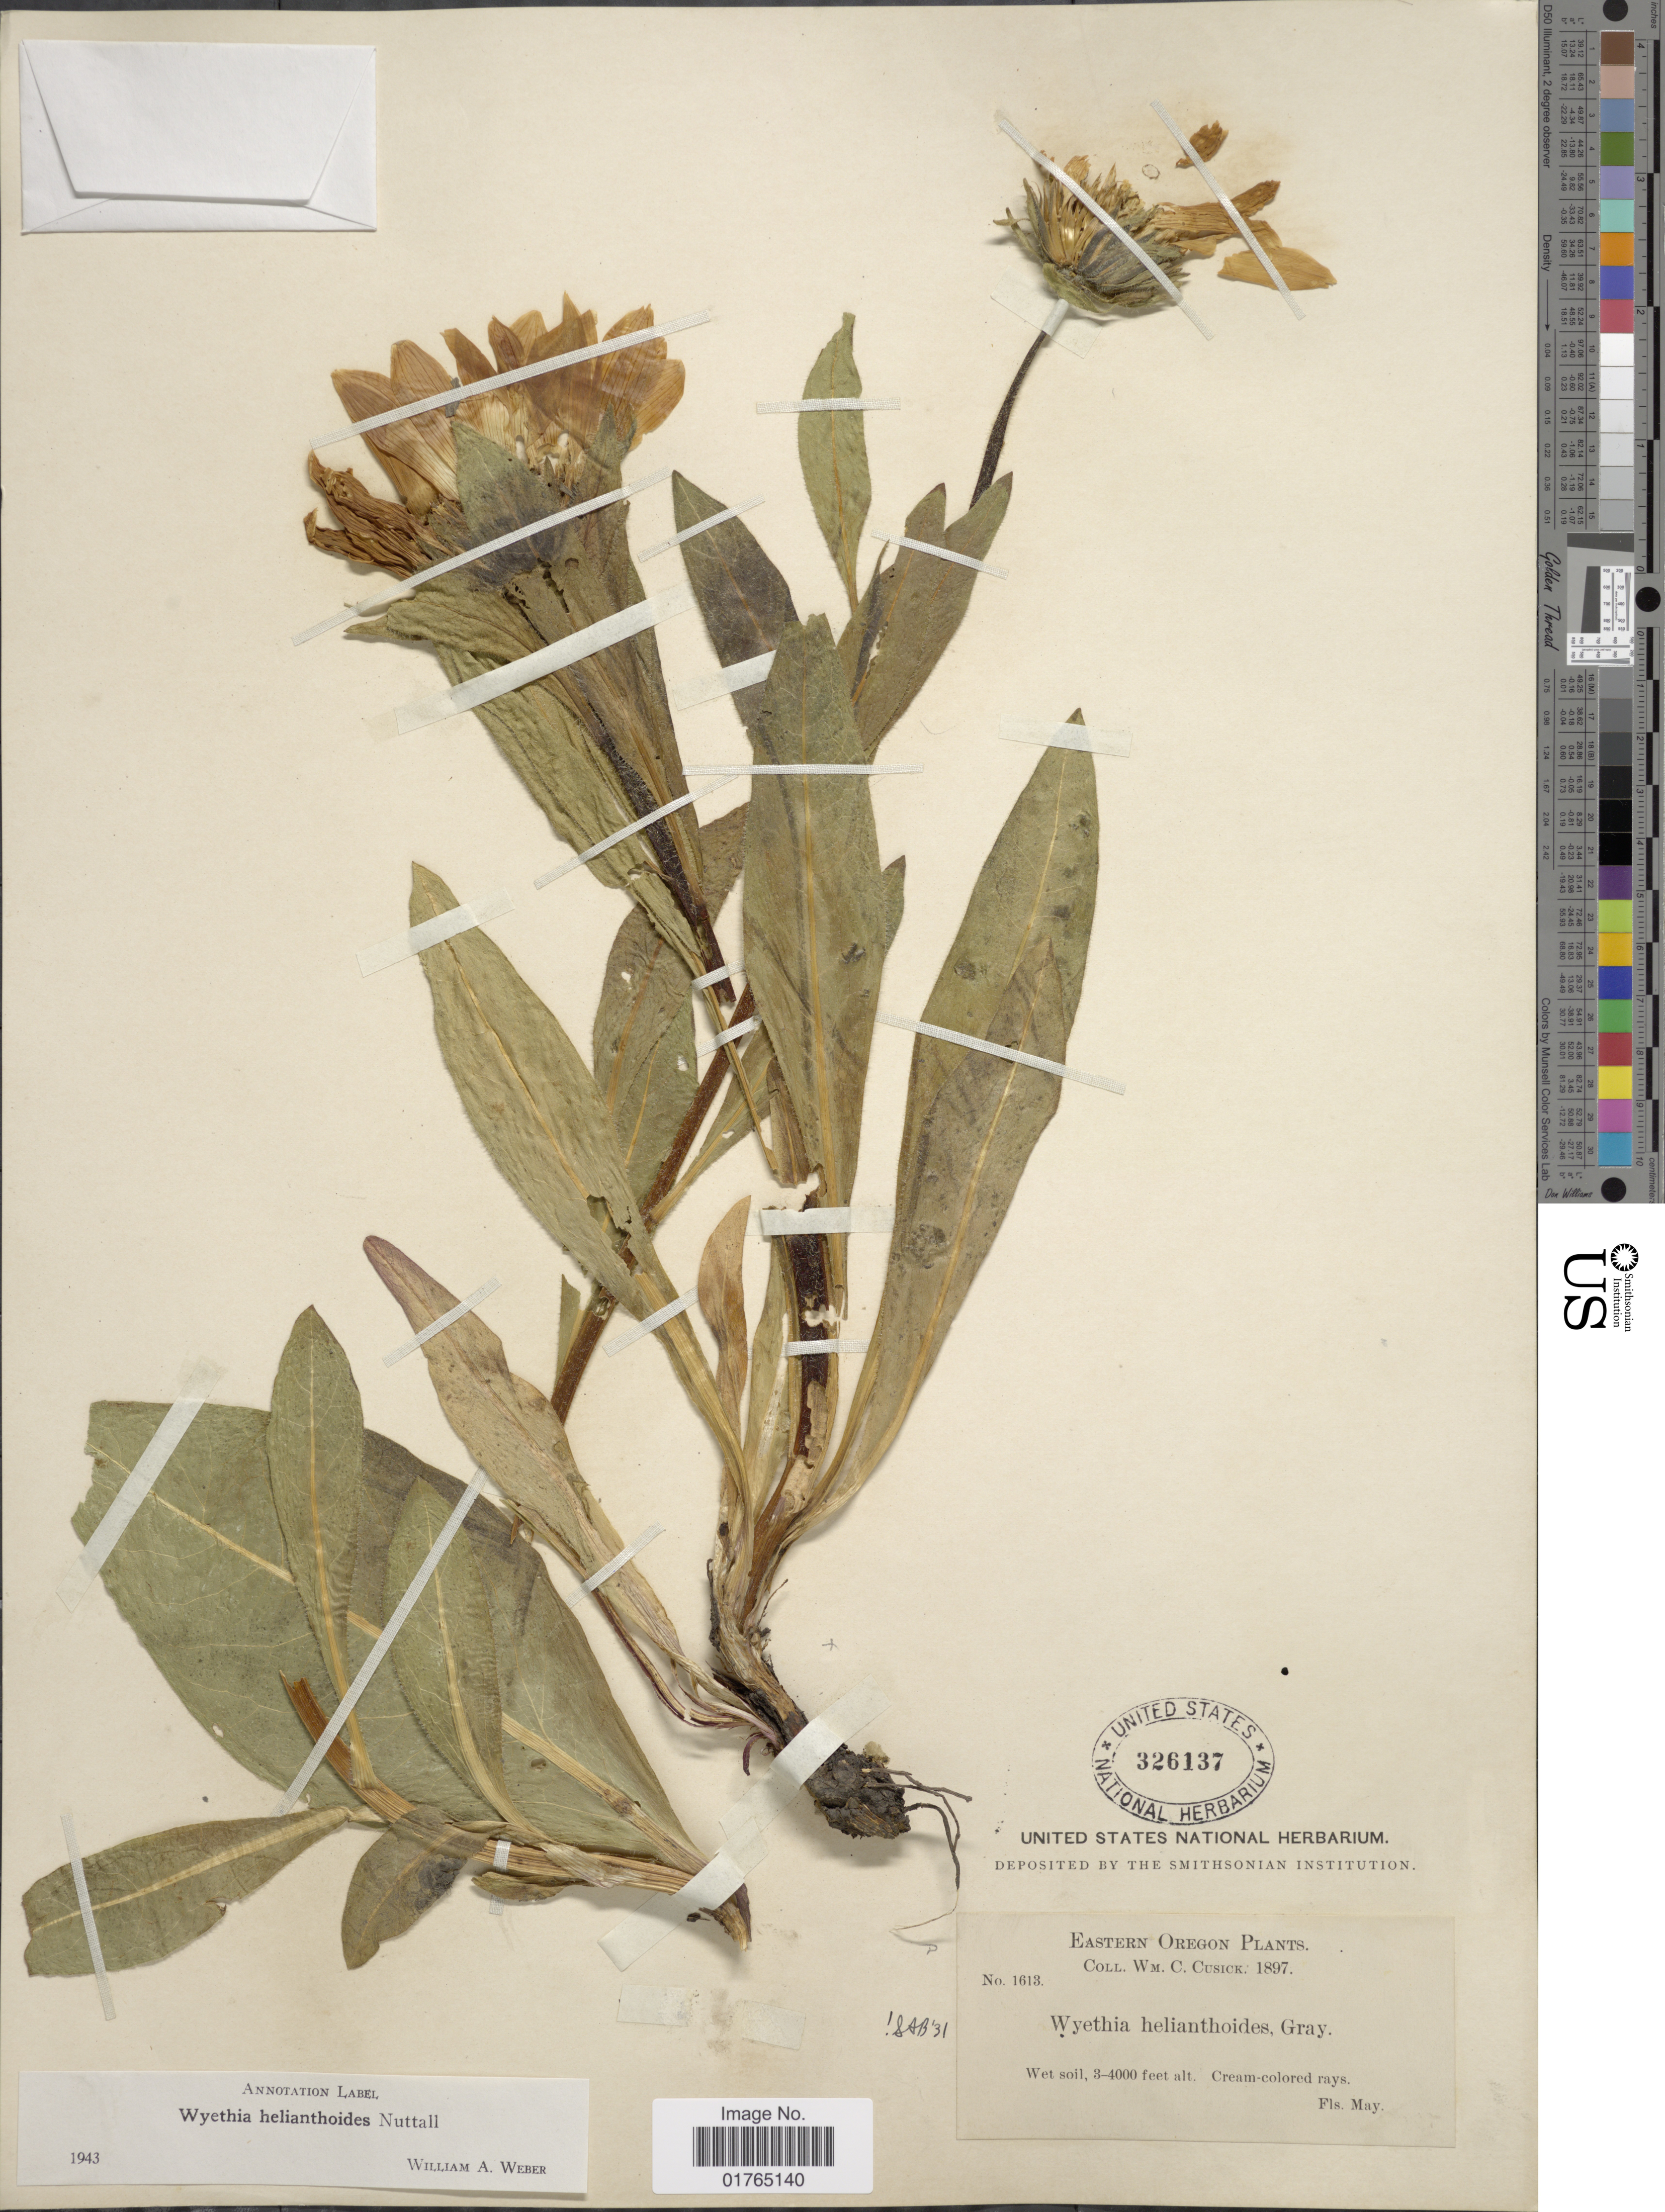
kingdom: Plantae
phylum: Tracheophyta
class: Magnoliopsida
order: Asterales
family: Asteraceae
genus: Wyethia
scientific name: Wyethia helianthoides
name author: Nutt.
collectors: W. C. Cusick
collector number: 1613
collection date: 1897-05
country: United States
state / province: Oregon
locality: Eastern Oregon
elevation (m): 914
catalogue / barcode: US 326137